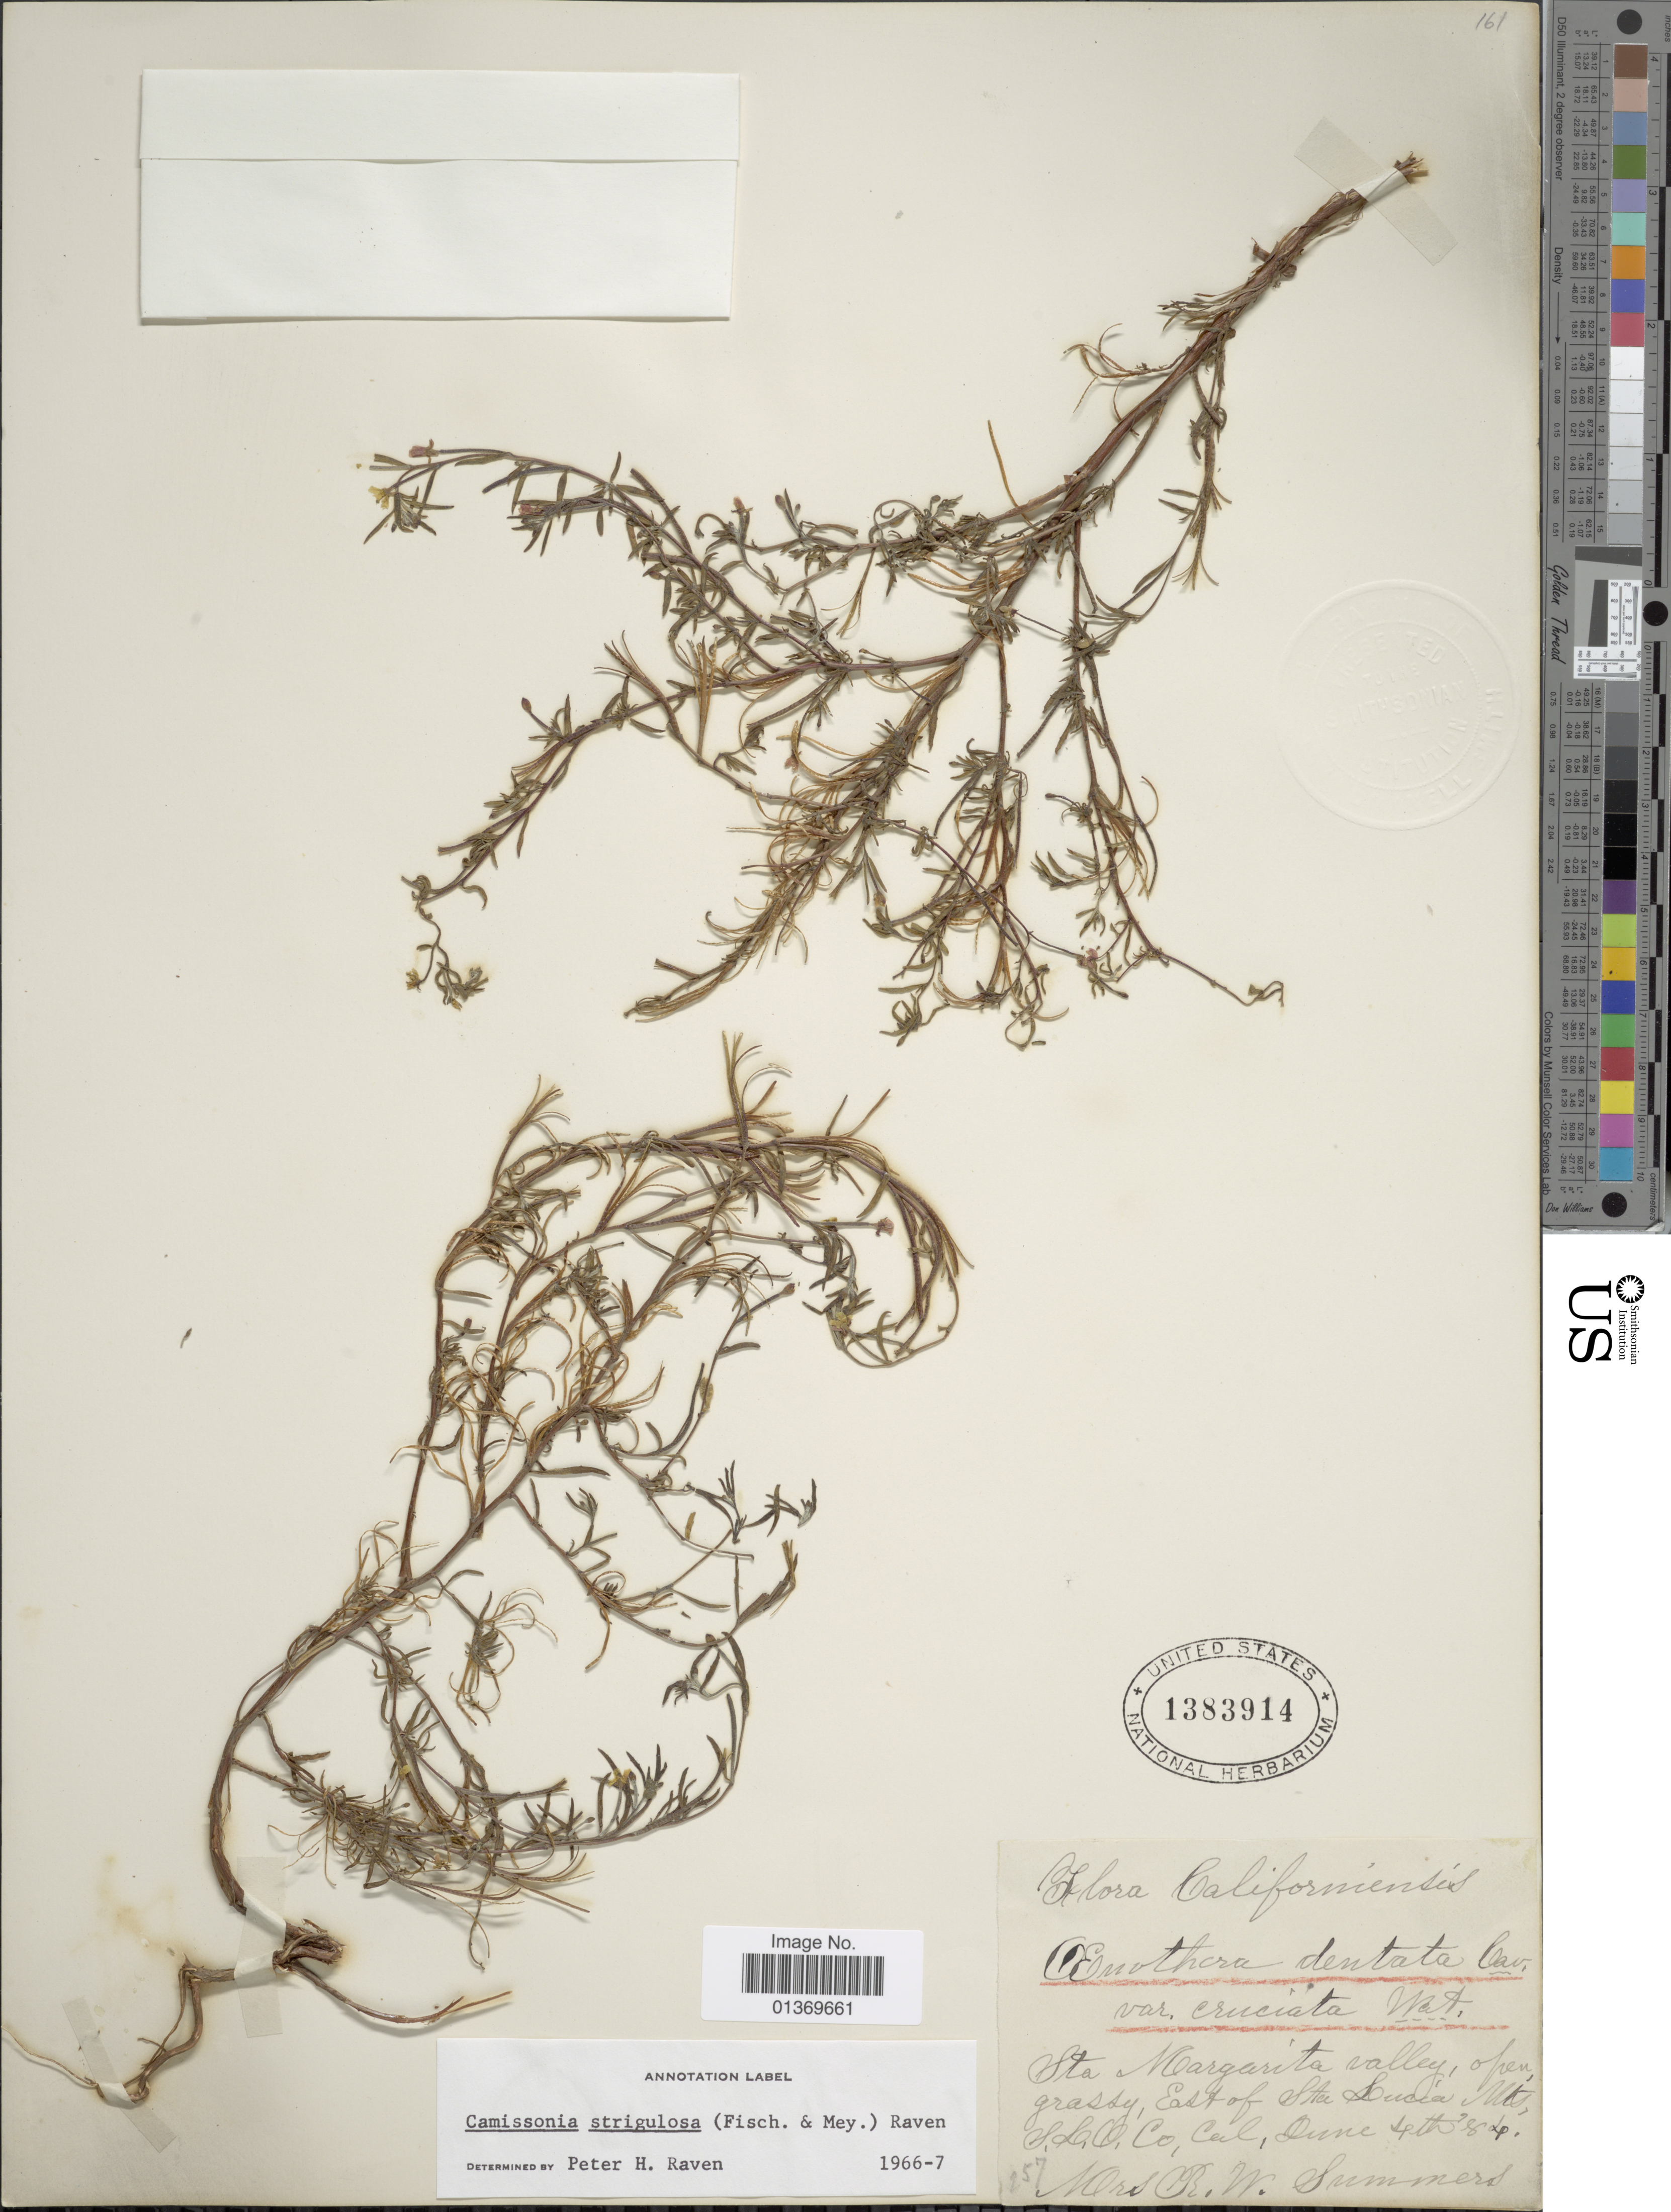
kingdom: Plantae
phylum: Tracheophyta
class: Magnoliopsida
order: Myrtales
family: Onagraceae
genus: Camissonia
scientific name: Camissonia strigulosa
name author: (Fisch. & C.A. Mey.) P.H. Raven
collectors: R. Summers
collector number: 257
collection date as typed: Transcribed d/m/y: 4/6/84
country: United States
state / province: California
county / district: San Luis Obispo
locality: Sta Margarita valley, open grassy, East of Sta Lucia Mts, S.L.O. Co, Cal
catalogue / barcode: US 1383914